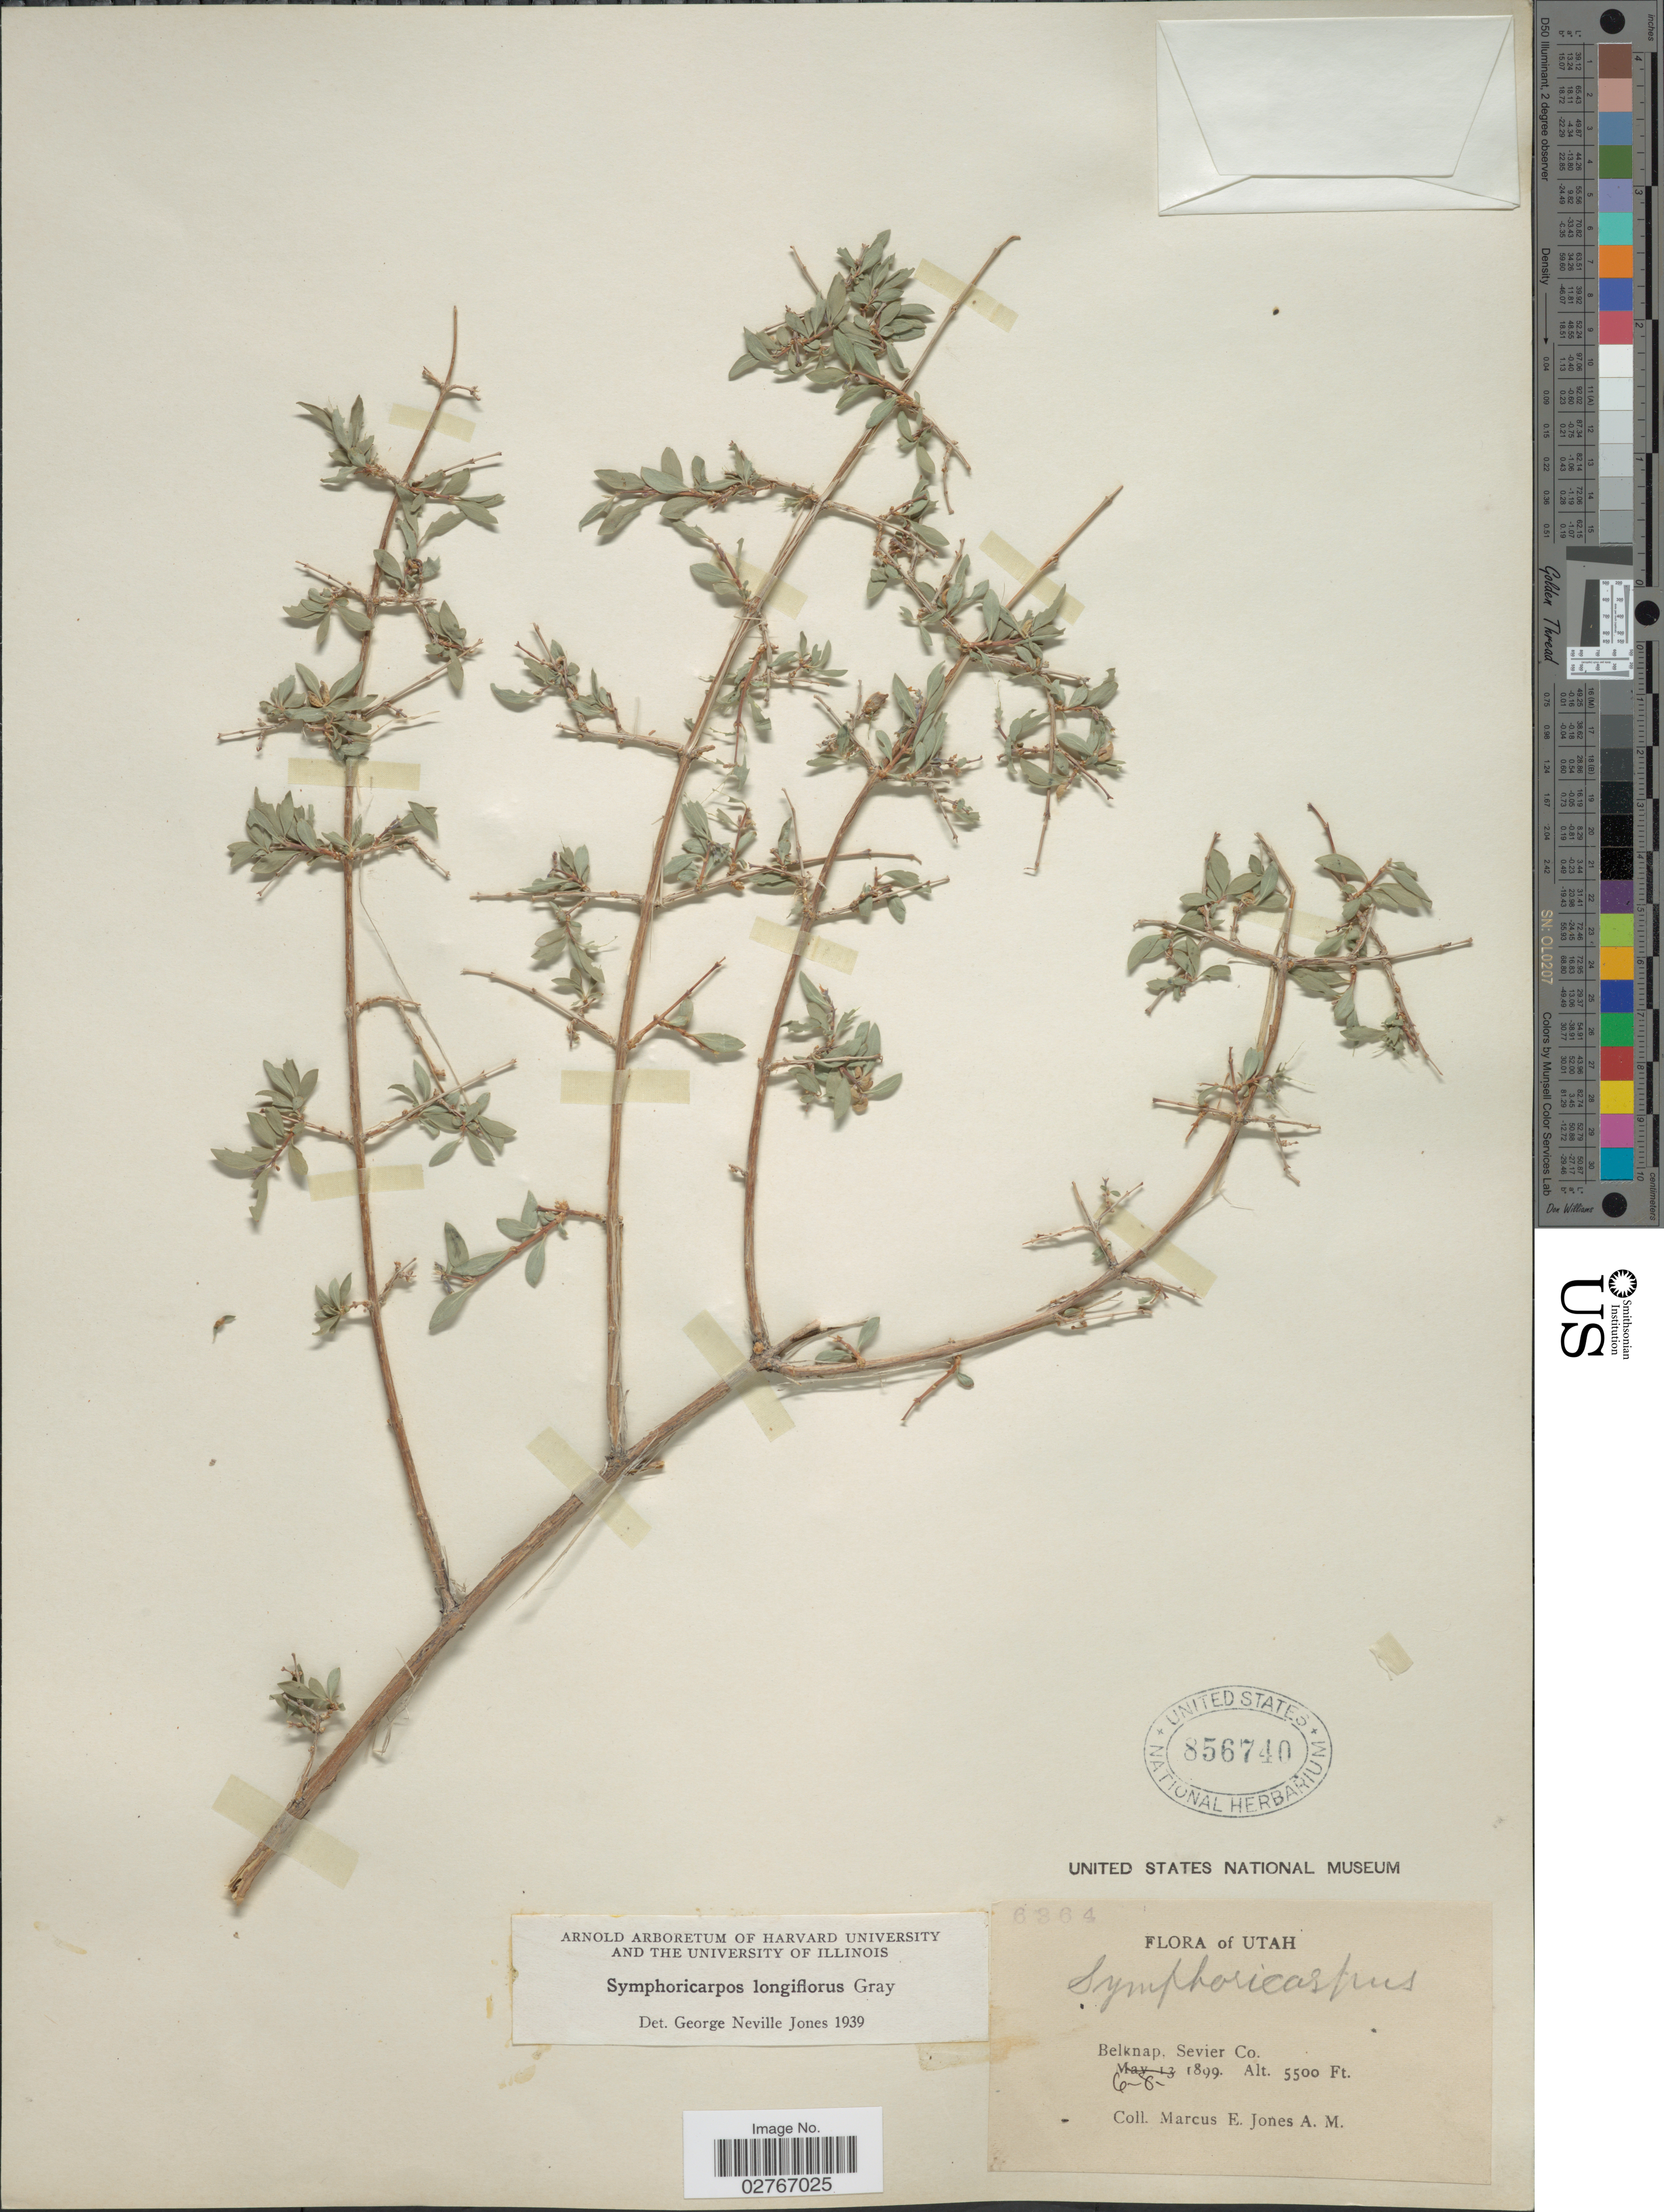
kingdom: Plantae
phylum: Tracheophyta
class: Magnoliopsida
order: Dipsacales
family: Caprifoliaceae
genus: Symphoricarpos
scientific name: Symphoricarpos longiflorus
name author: A. Gray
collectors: M. E. Jones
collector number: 6364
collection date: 1899-06-08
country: United States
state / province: Utah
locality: Belknap, Sevier Co.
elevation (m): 1676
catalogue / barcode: US 856740